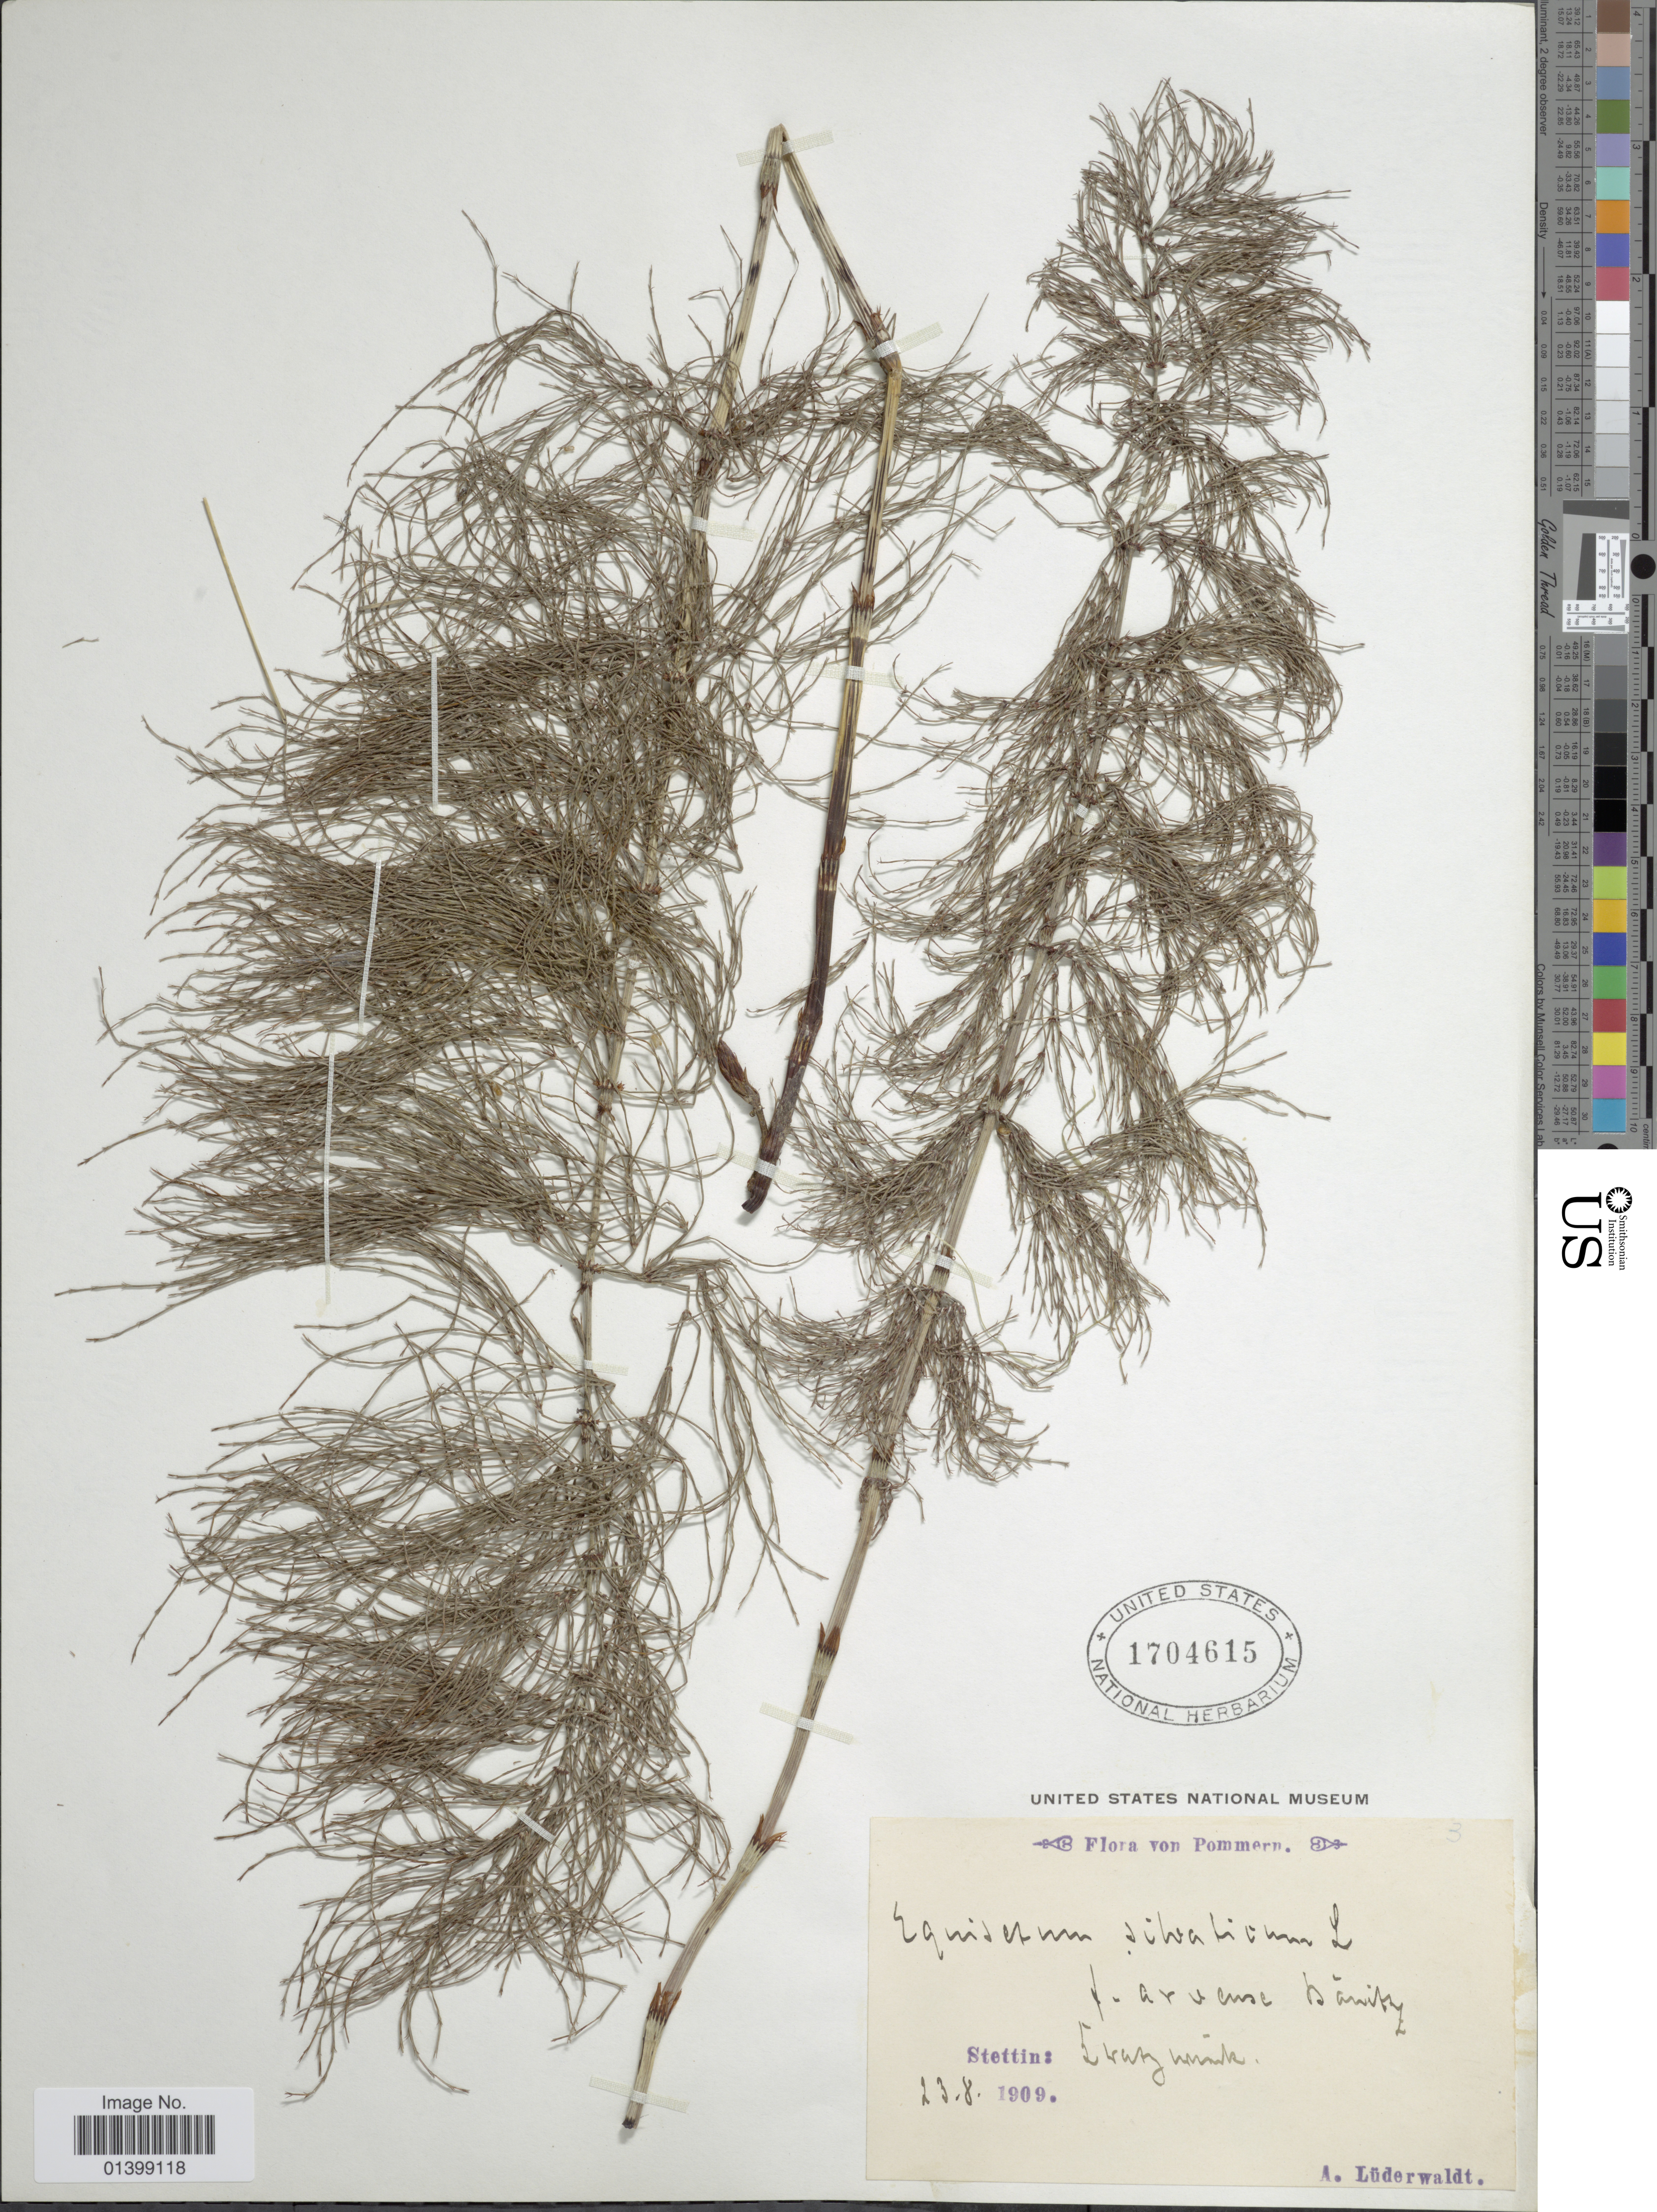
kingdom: Plantae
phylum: Tracheophyta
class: Polypodiopsida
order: Equisetales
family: Equisetaceae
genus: Equisetum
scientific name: Equisetum sylvaticum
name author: L.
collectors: A. Lüderwaldt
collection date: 1909-08-23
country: Germany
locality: Pommern, Stettin: [illegible text]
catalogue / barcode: US 1704615